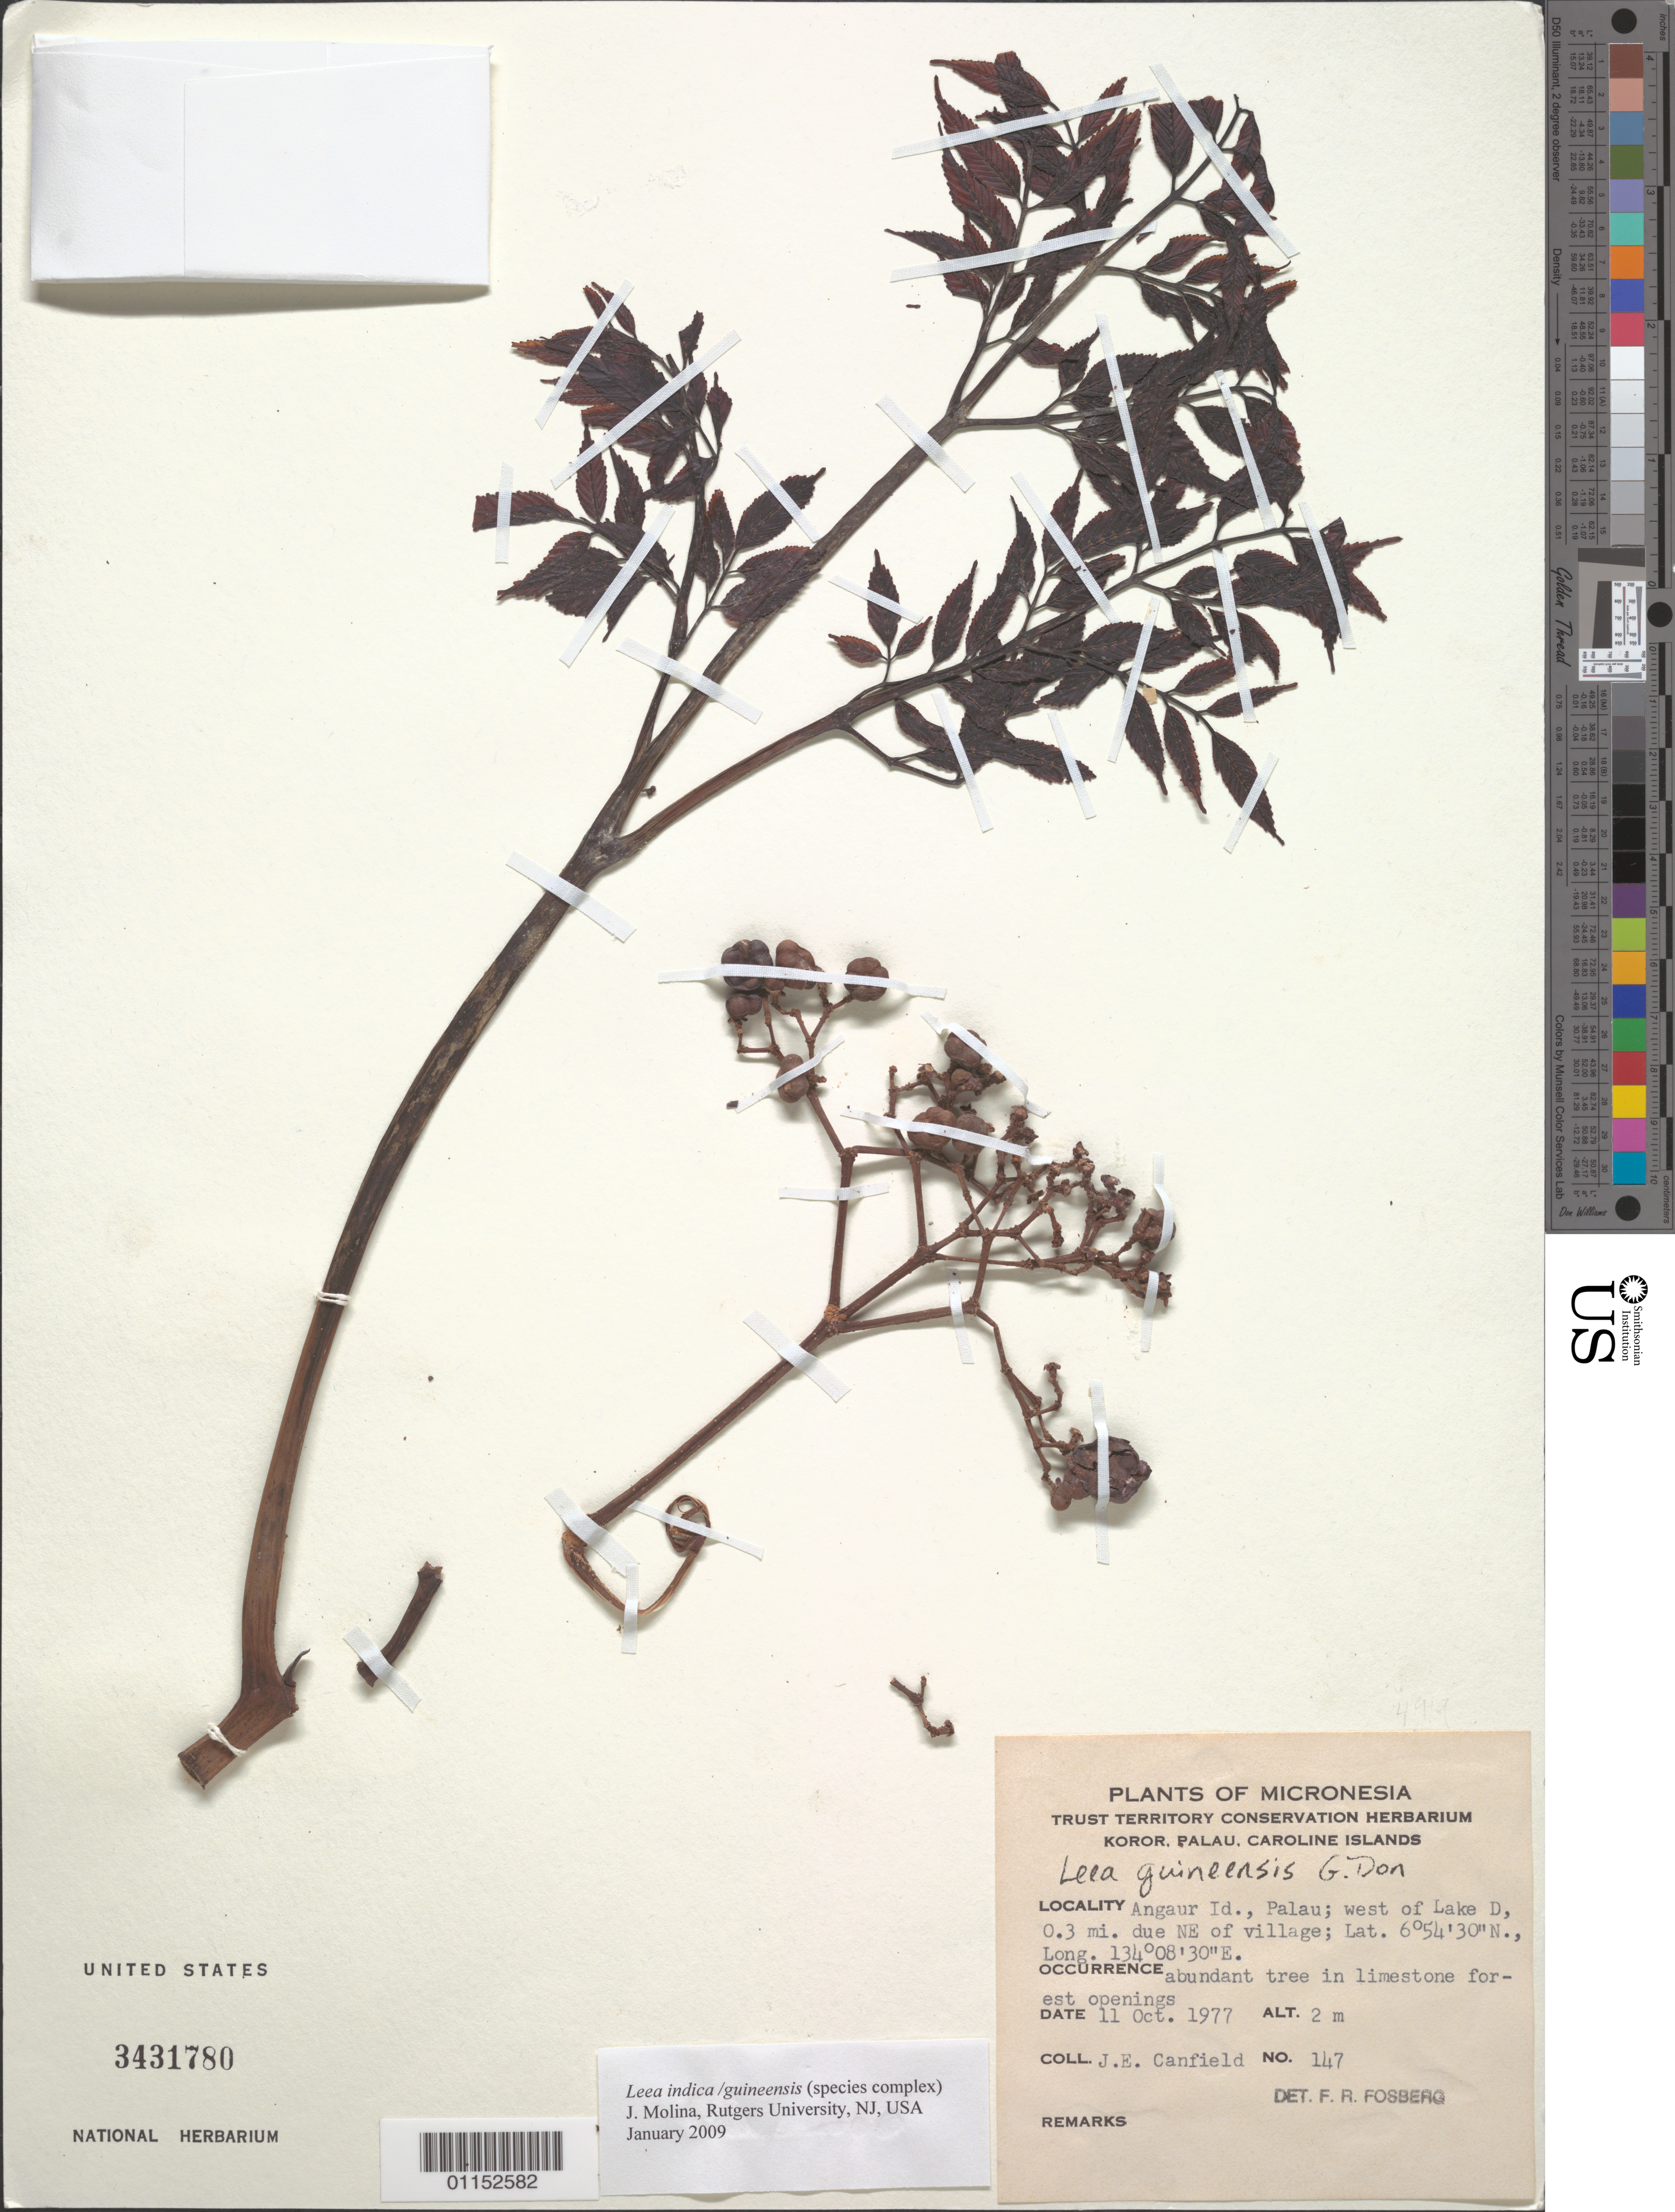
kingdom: Plantae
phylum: Tracheophyta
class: Magnoliopsida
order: Vitales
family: Vitaceae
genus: Leea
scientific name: Leea guineensis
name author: G. Don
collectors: J. E. Canfield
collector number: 147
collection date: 1977-10-11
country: Palau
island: Ngeaur [Angaur]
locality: Angaur Id. W of Lake D, 0.3 mi due NE of village.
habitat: Abundant tree in limestone forest openings.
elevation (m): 2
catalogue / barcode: US 3431780